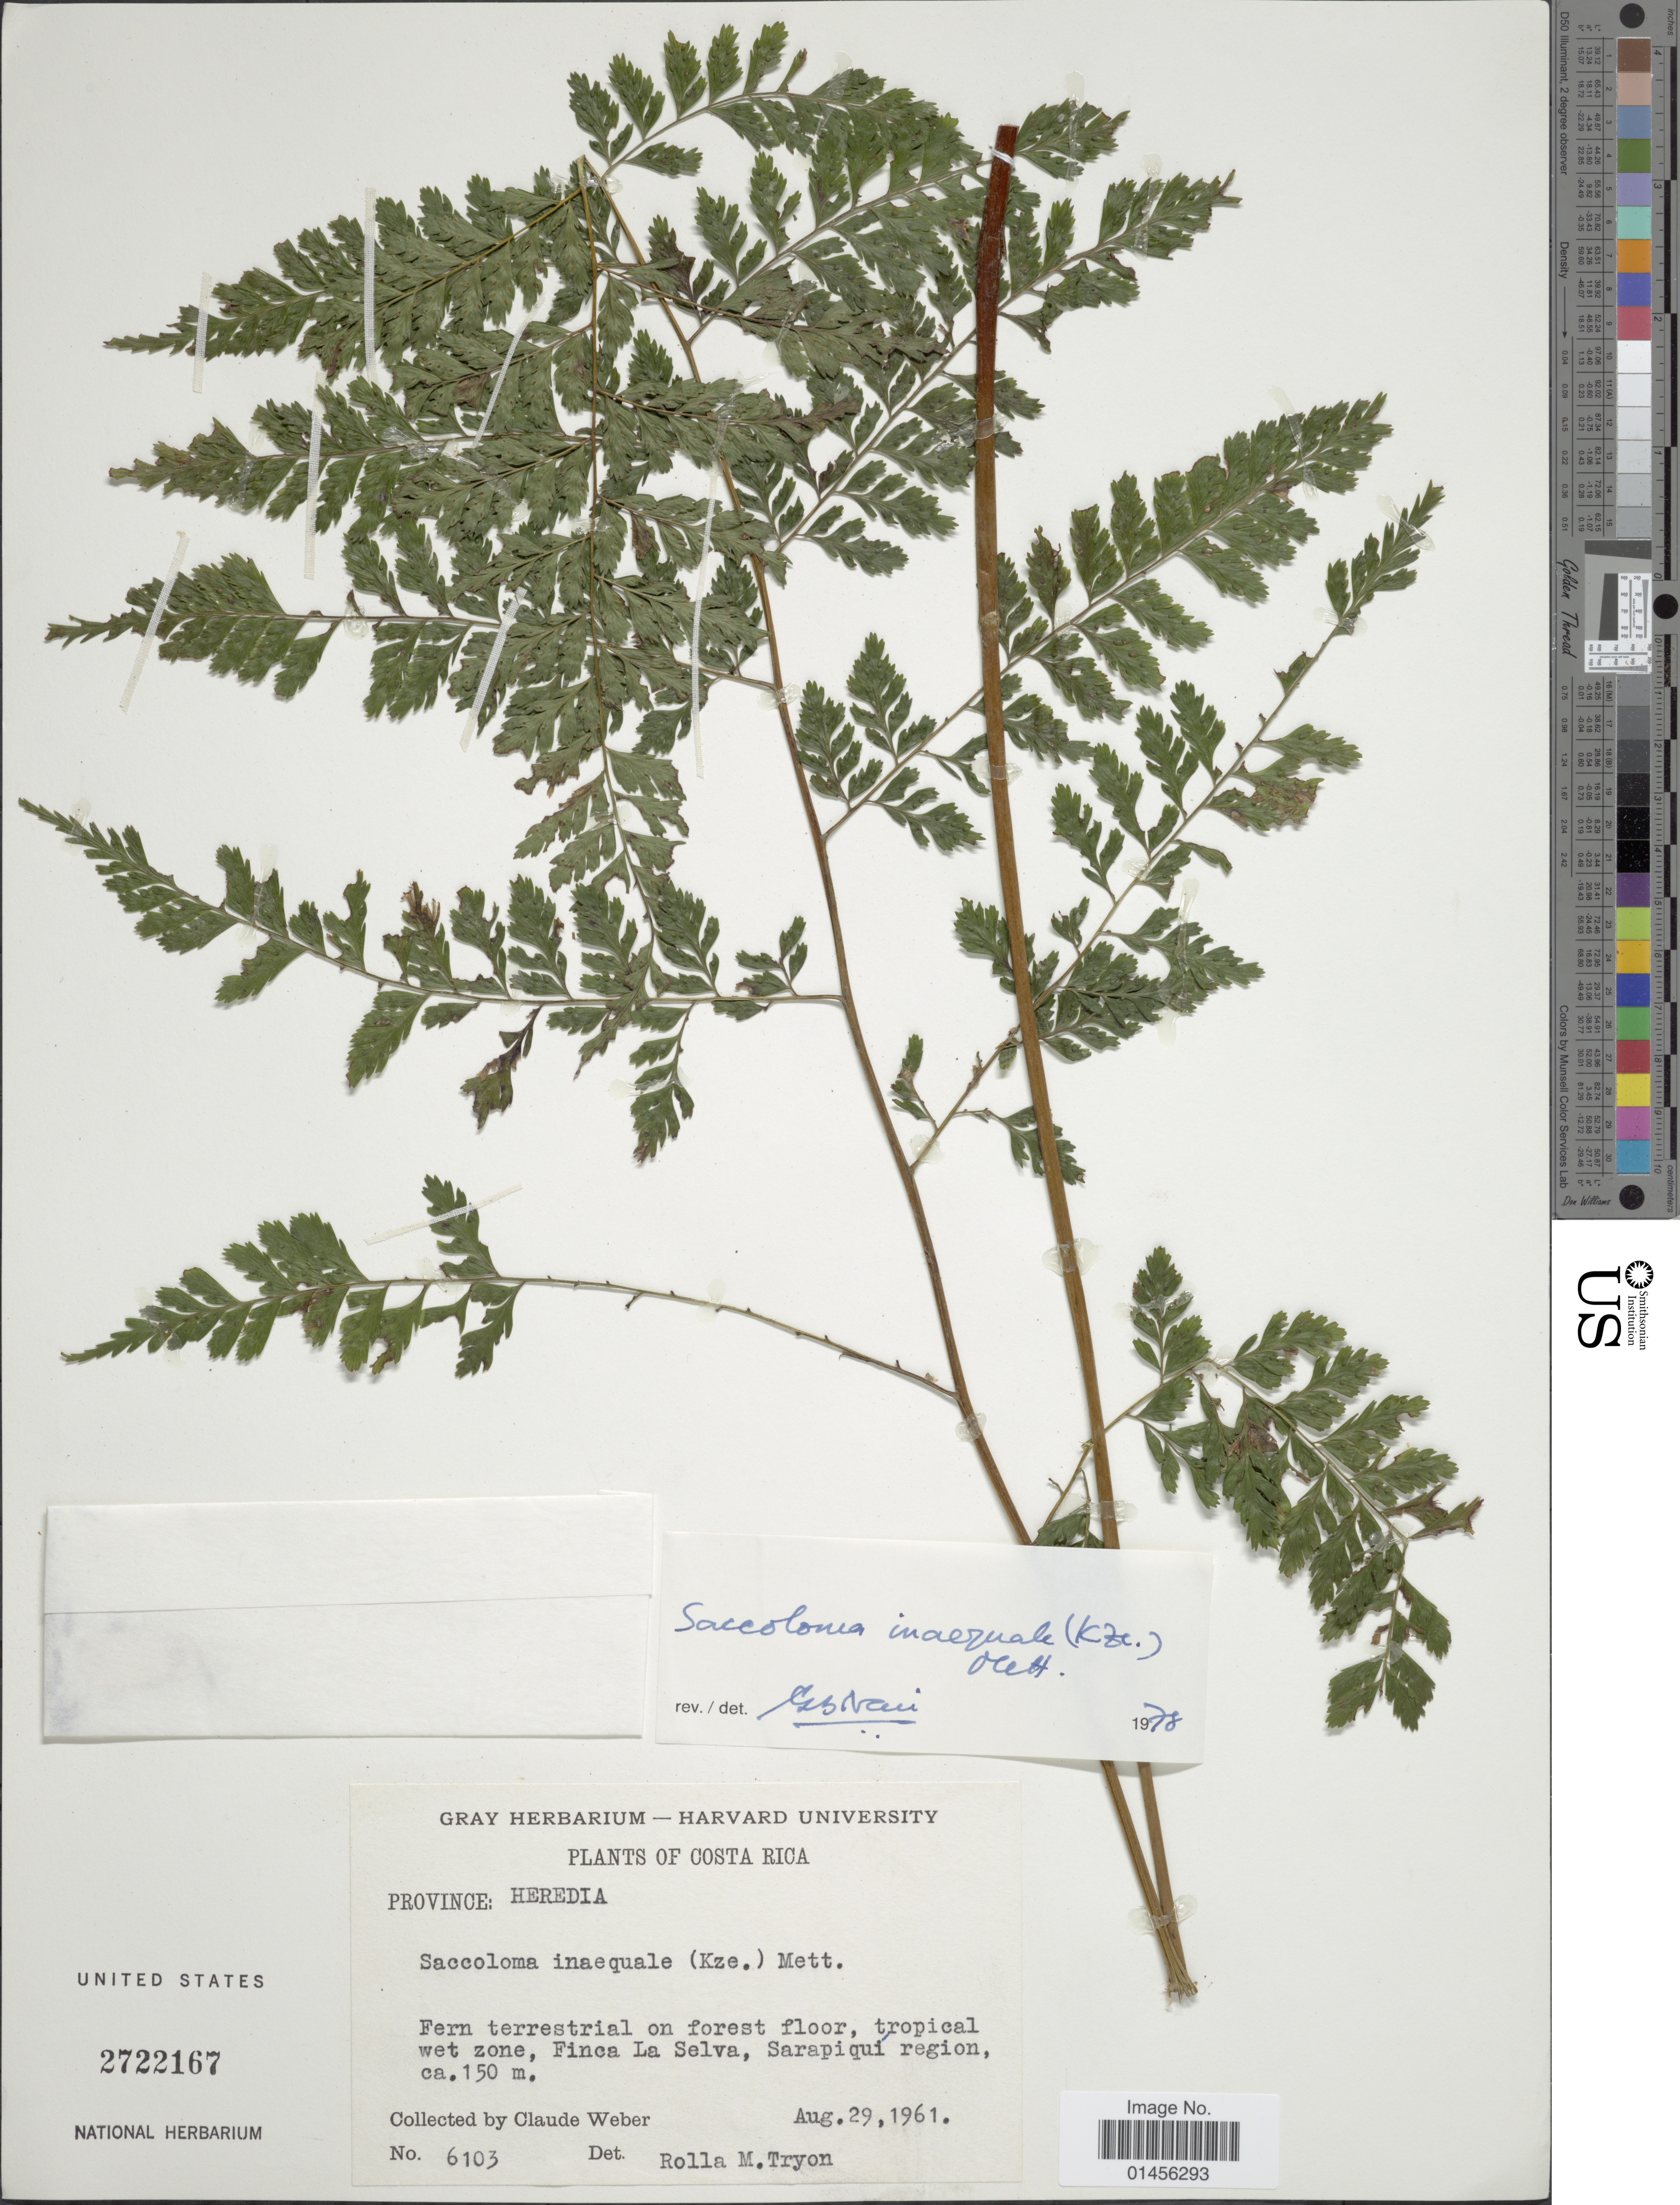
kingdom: Plantae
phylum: Tracheophyta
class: Polypodiopsida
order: Polypodiales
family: Saccolomataceae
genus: Saccoloma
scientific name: Saccoloma inaequale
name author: (Kunze) Mett.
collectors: C. I. Weber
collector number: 6103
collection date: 1961-08-29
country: Costa Rica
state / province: Heredia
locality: Tropical wet zone, Finca La Selva, Sarapiqui region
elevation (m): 150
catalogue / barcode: US 2722167